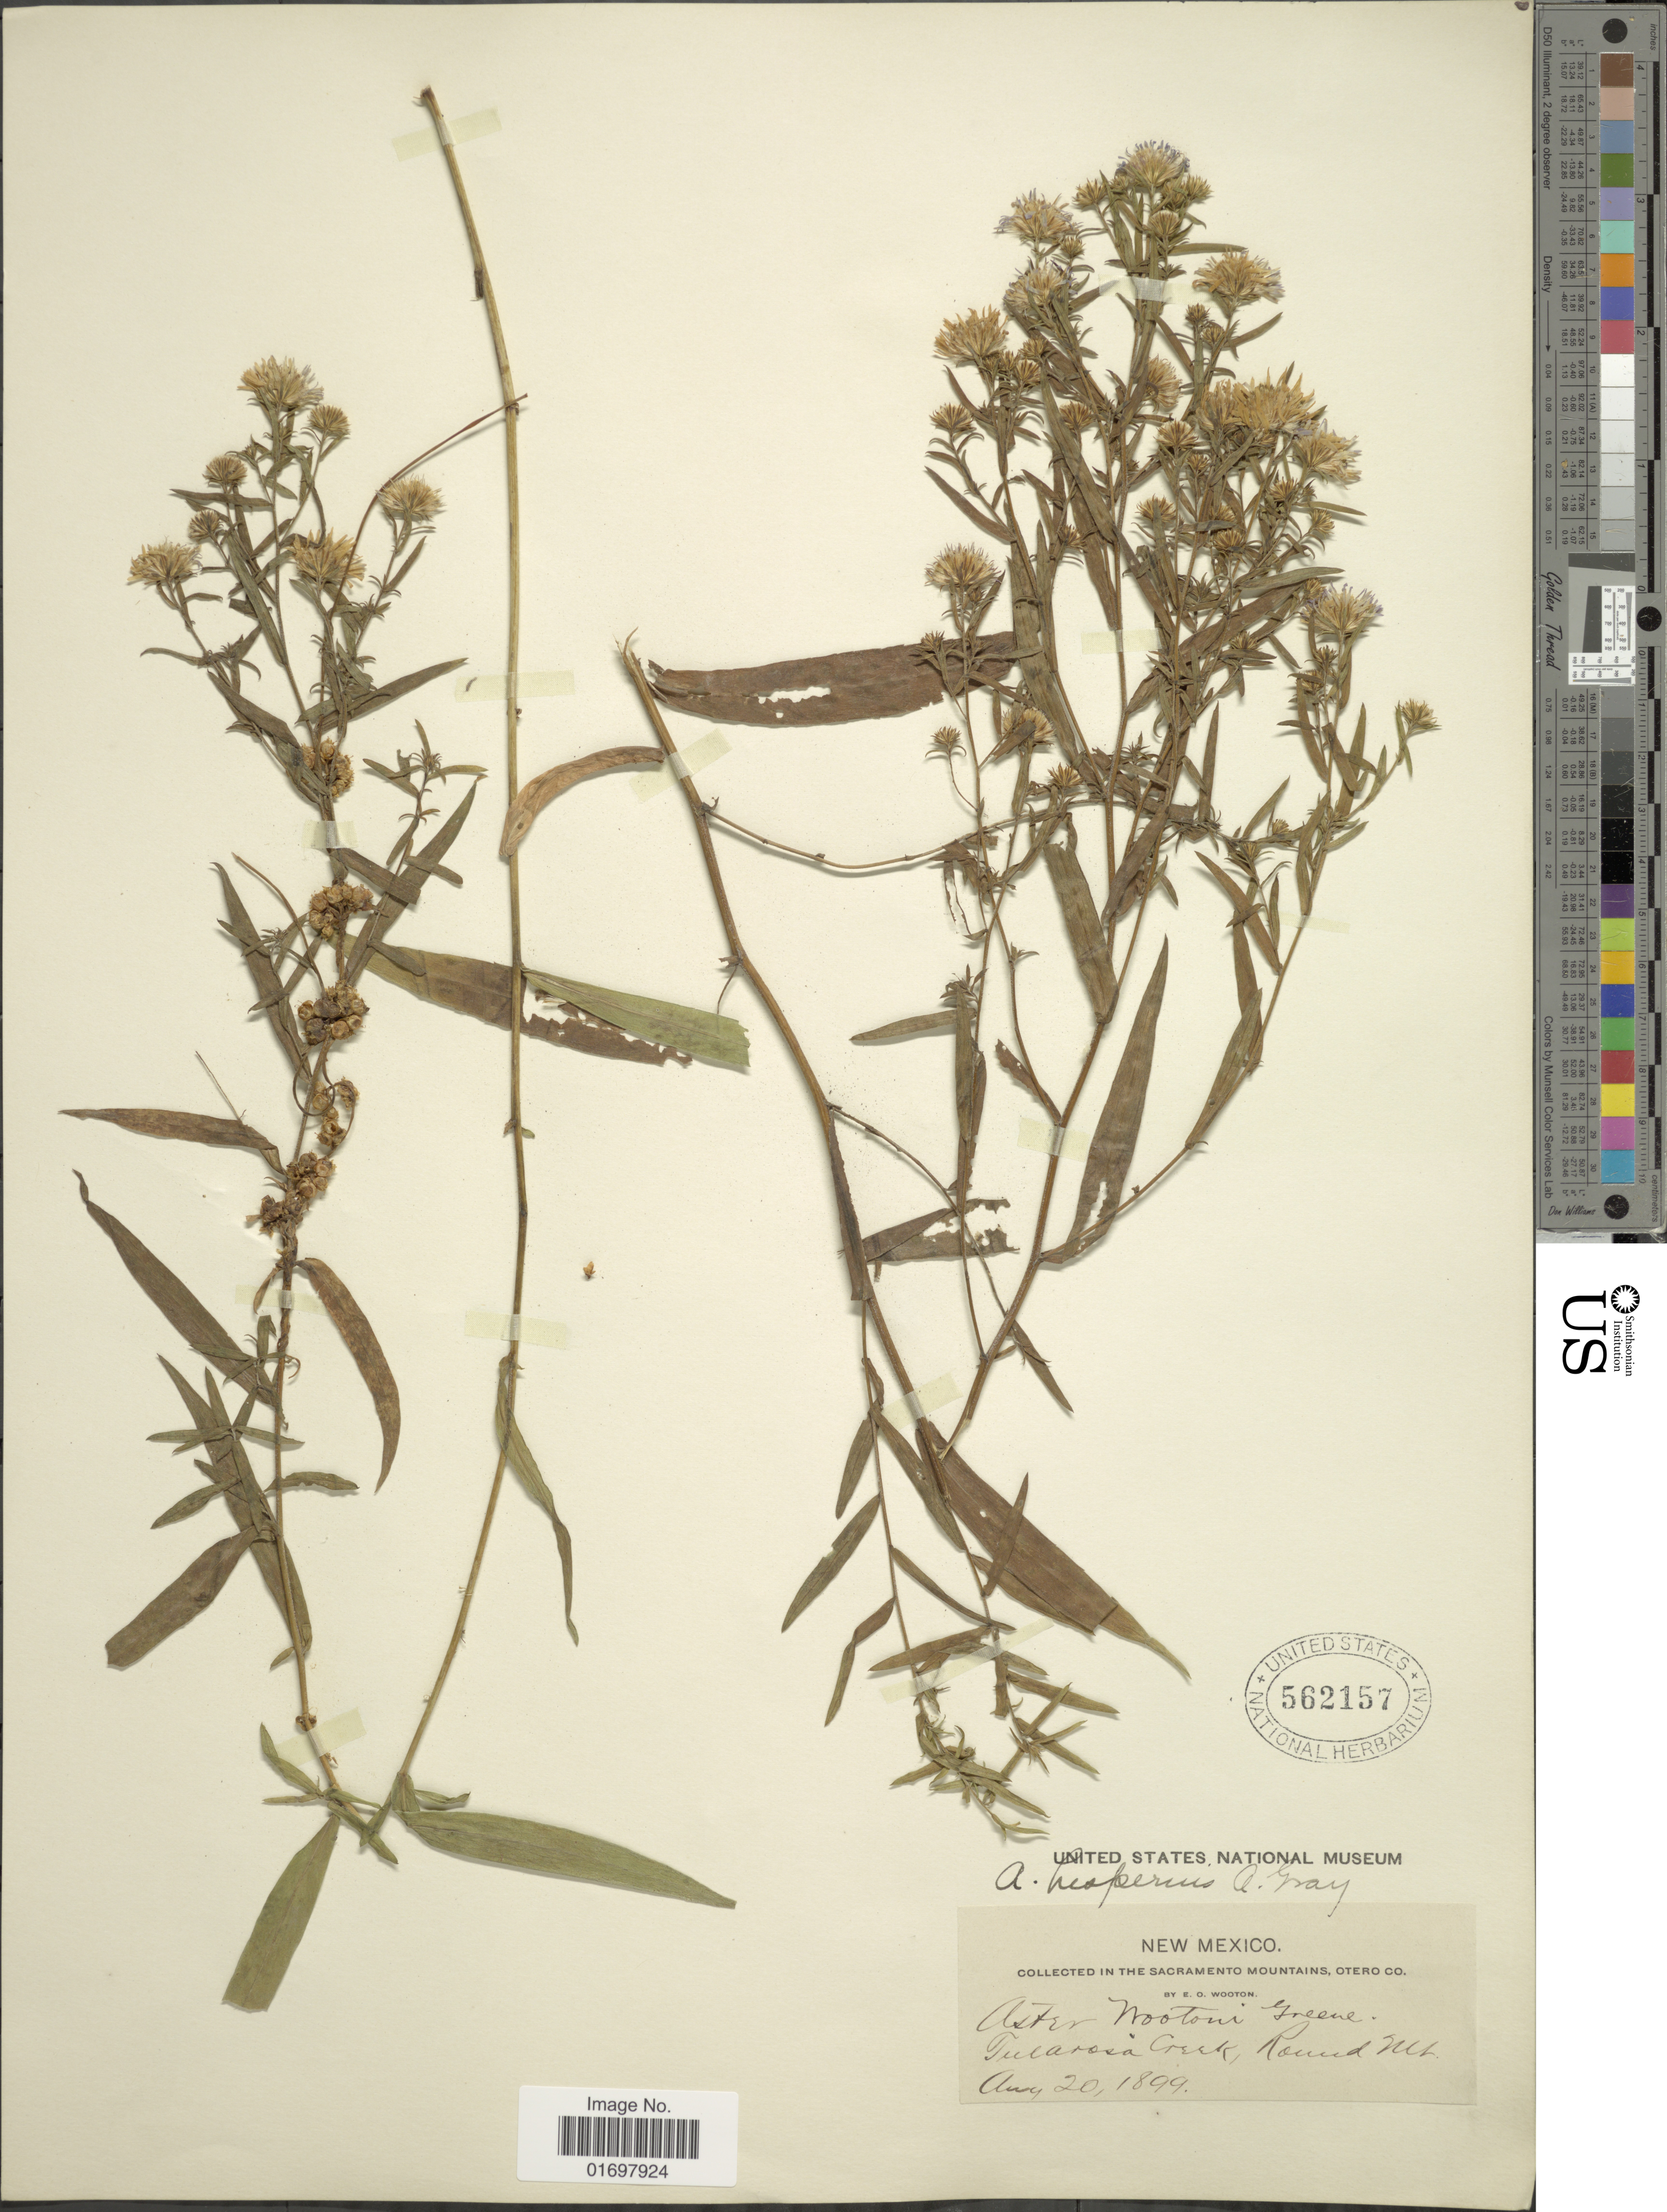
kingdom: Plantae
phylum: Tracheophyta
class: Magnoliopsida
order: Asterales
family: Asteraceae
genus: Symphyotrichum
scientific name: Symphyotrichum lanceolatum var. hesperium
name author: (A. Gray) G.L. Nesom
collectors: E. O. Wooton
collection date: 1899-08-20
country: United States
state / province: New Mexico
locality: New Mexico, Tularosa Creek, Round Mt. Sacramento Mountains, Otero Co.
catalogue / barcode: US 562157